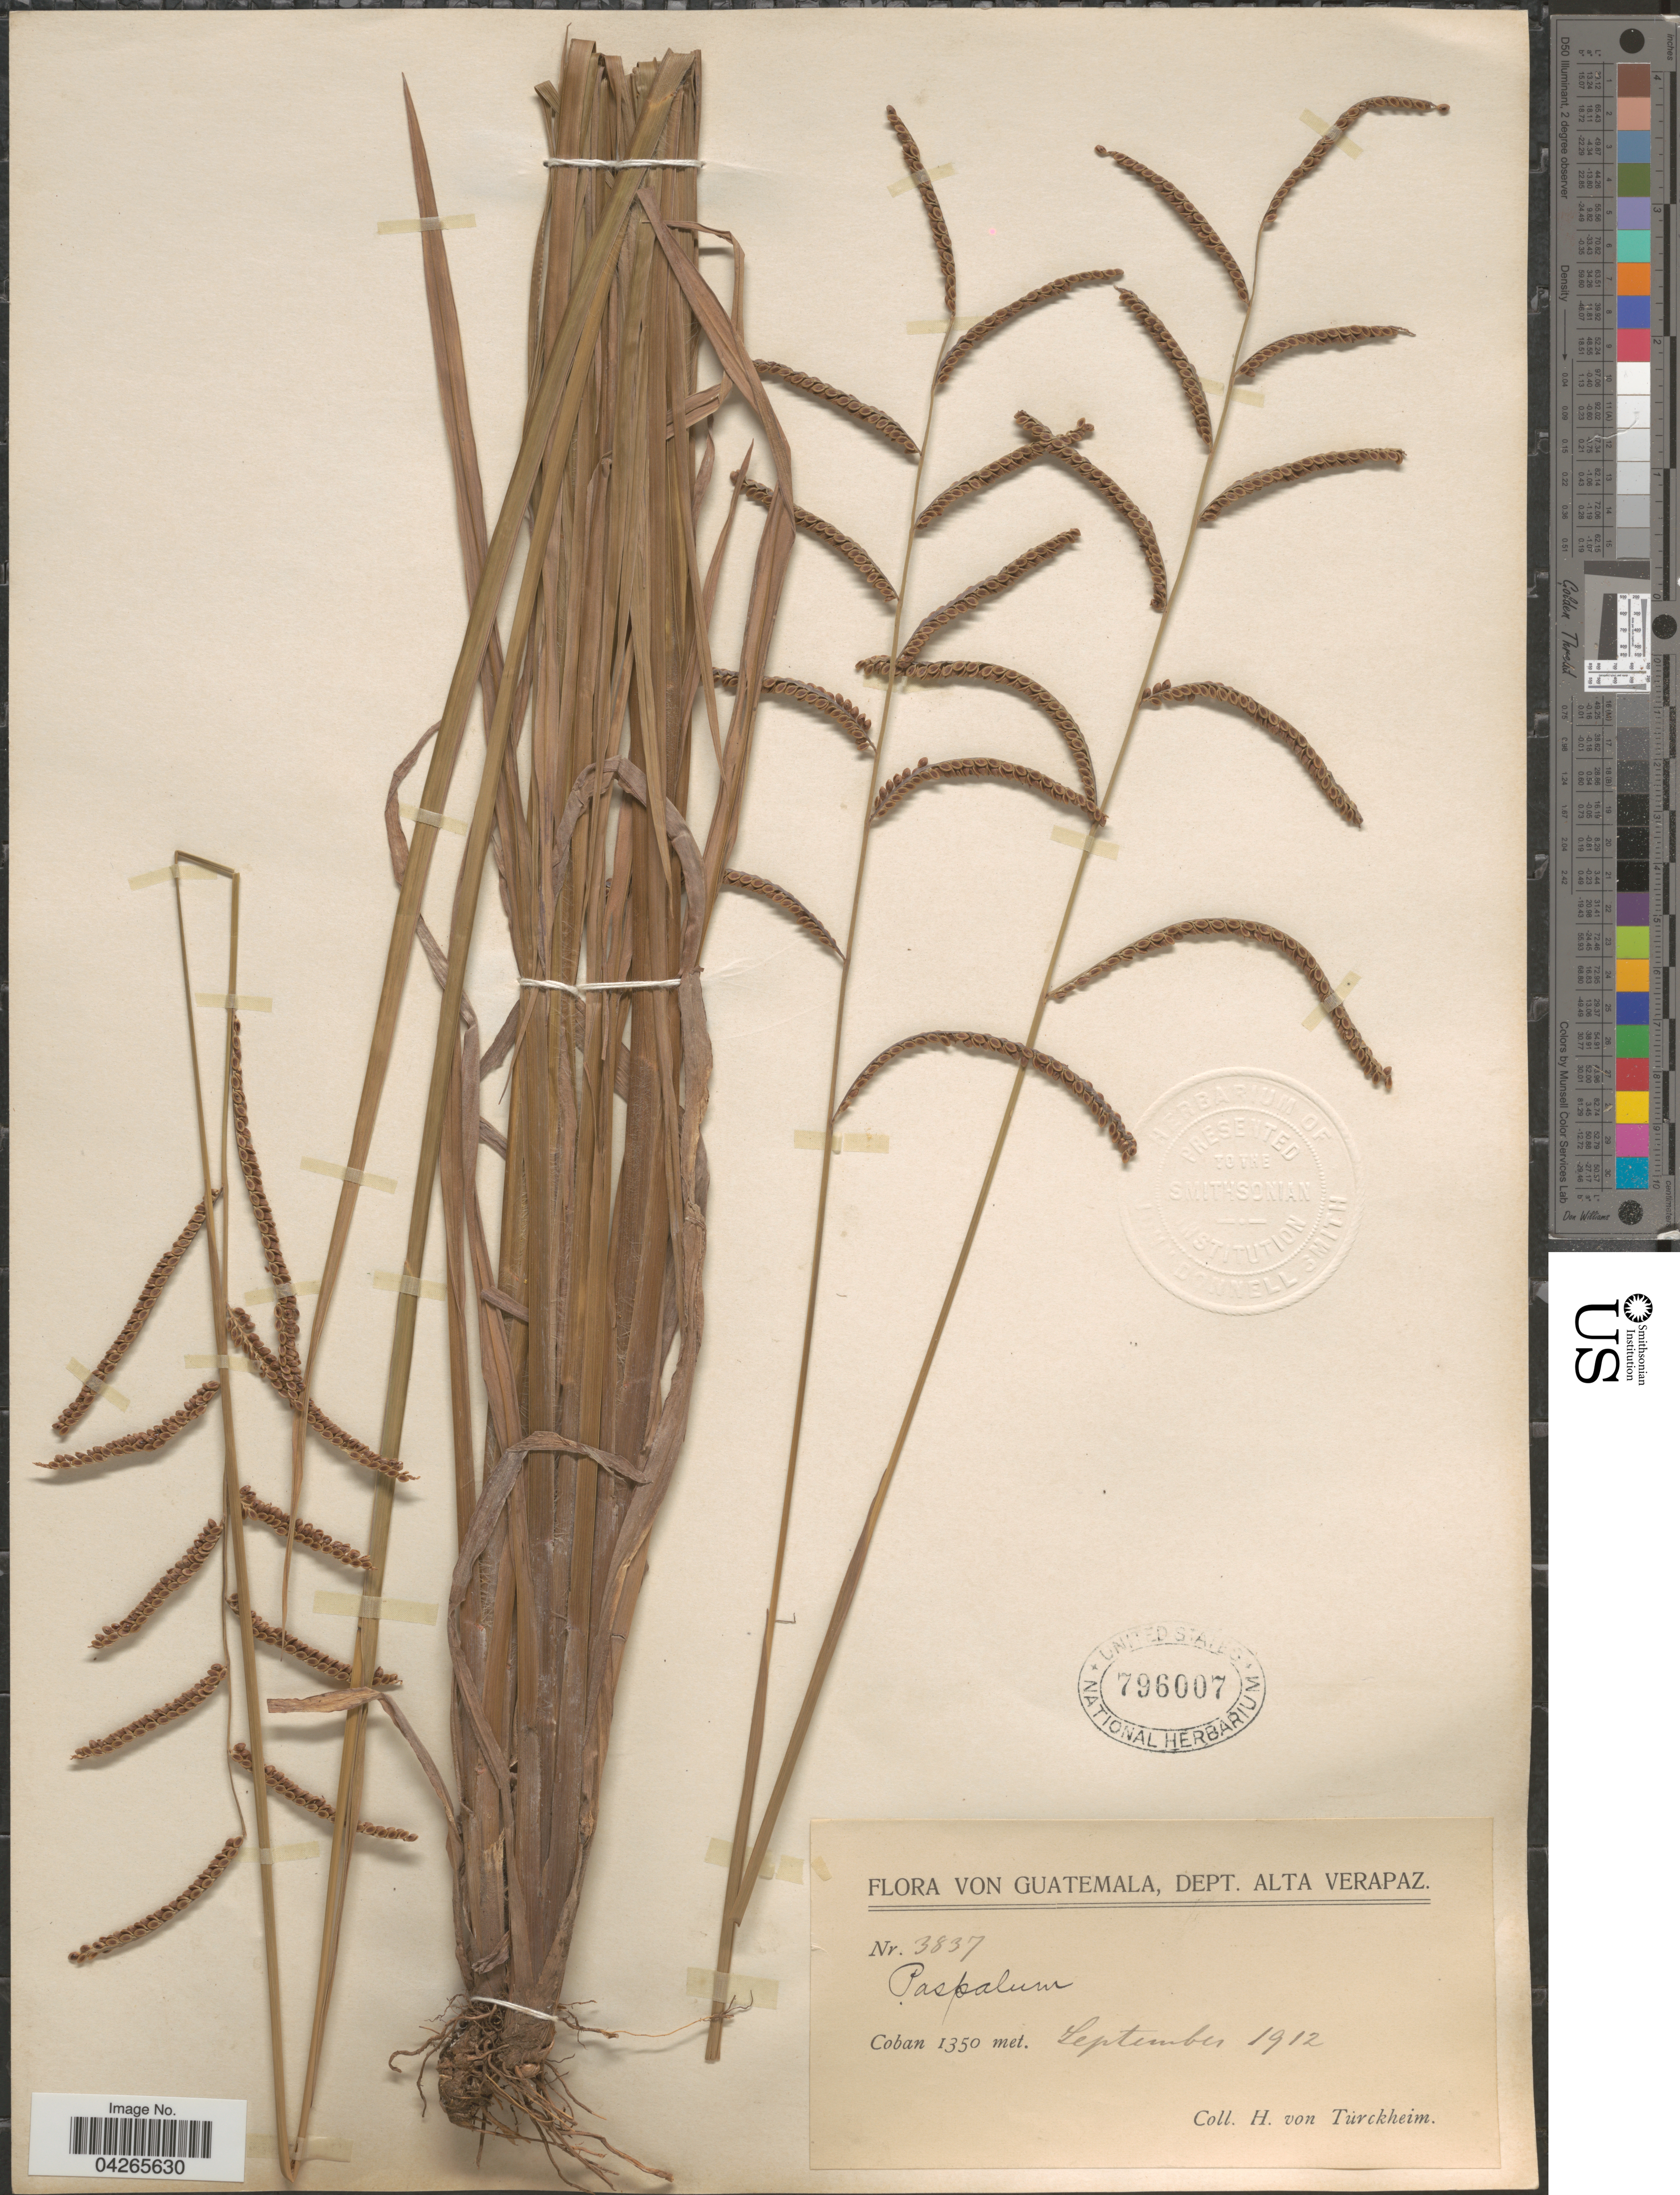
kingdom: Plantae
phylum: Tracheophyta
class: Liliopsida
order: Poales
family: Poaceae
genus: Paspalum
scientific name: Paspalum plicatulum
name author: Michx.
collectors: H. von Türckheim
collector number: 3837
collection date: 1912-09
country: Guatemala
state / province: Alta Verapaz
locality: Dept. Alta Verapaz. Coban.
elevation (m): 1350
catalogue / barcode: US 796007